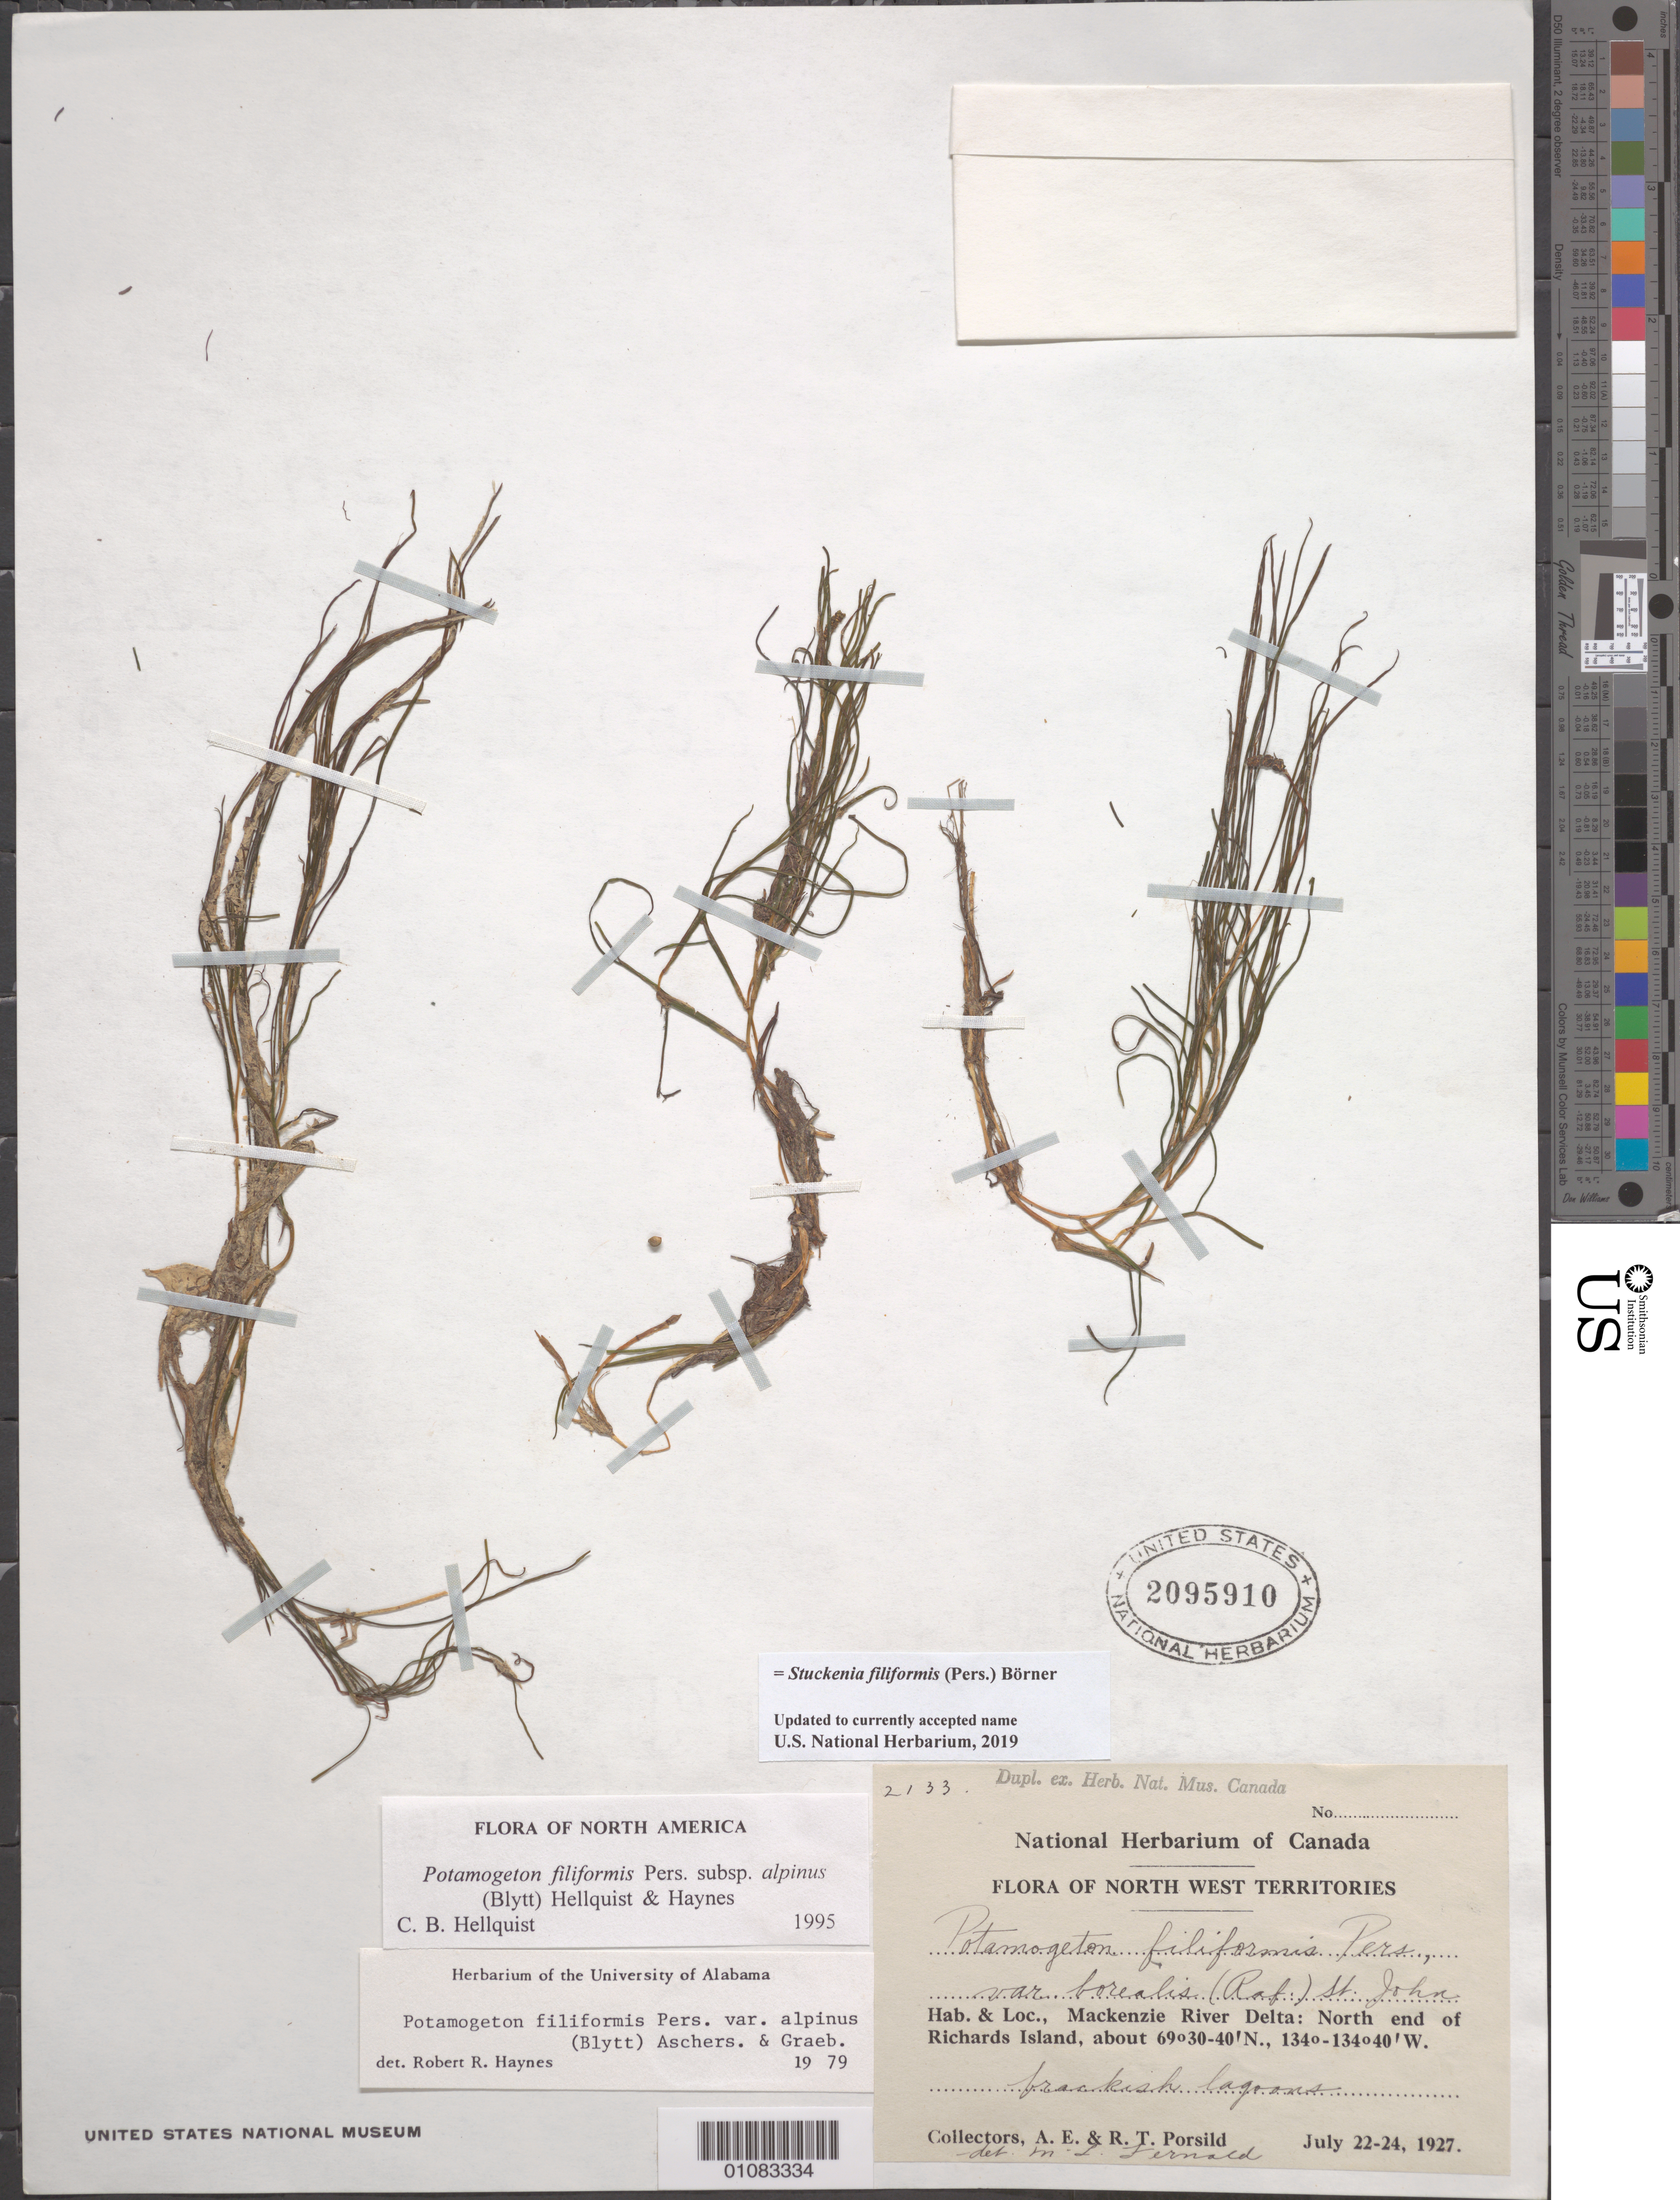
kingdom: Plantae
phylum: Tracheophyta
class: Liliopsida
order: Alismatales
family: Potamogetonaceae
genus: Stuckenia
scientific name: Stuckenia filiformis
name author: (Pers.) Börner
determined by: Strong, Mark T., (BOT), Smithsonian Institution - National Museum of Natural History (UNITED STATES)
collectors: A. E. Porsild & R. T. Porsild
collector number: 2133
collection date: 1927-07-22/1927-07-24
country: Canada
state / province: Northwest Territories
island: Richard's Island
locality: north end of Richard's Island, Mackenzie River Delta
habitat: Brackish lagoon.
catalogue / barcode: US 2095910